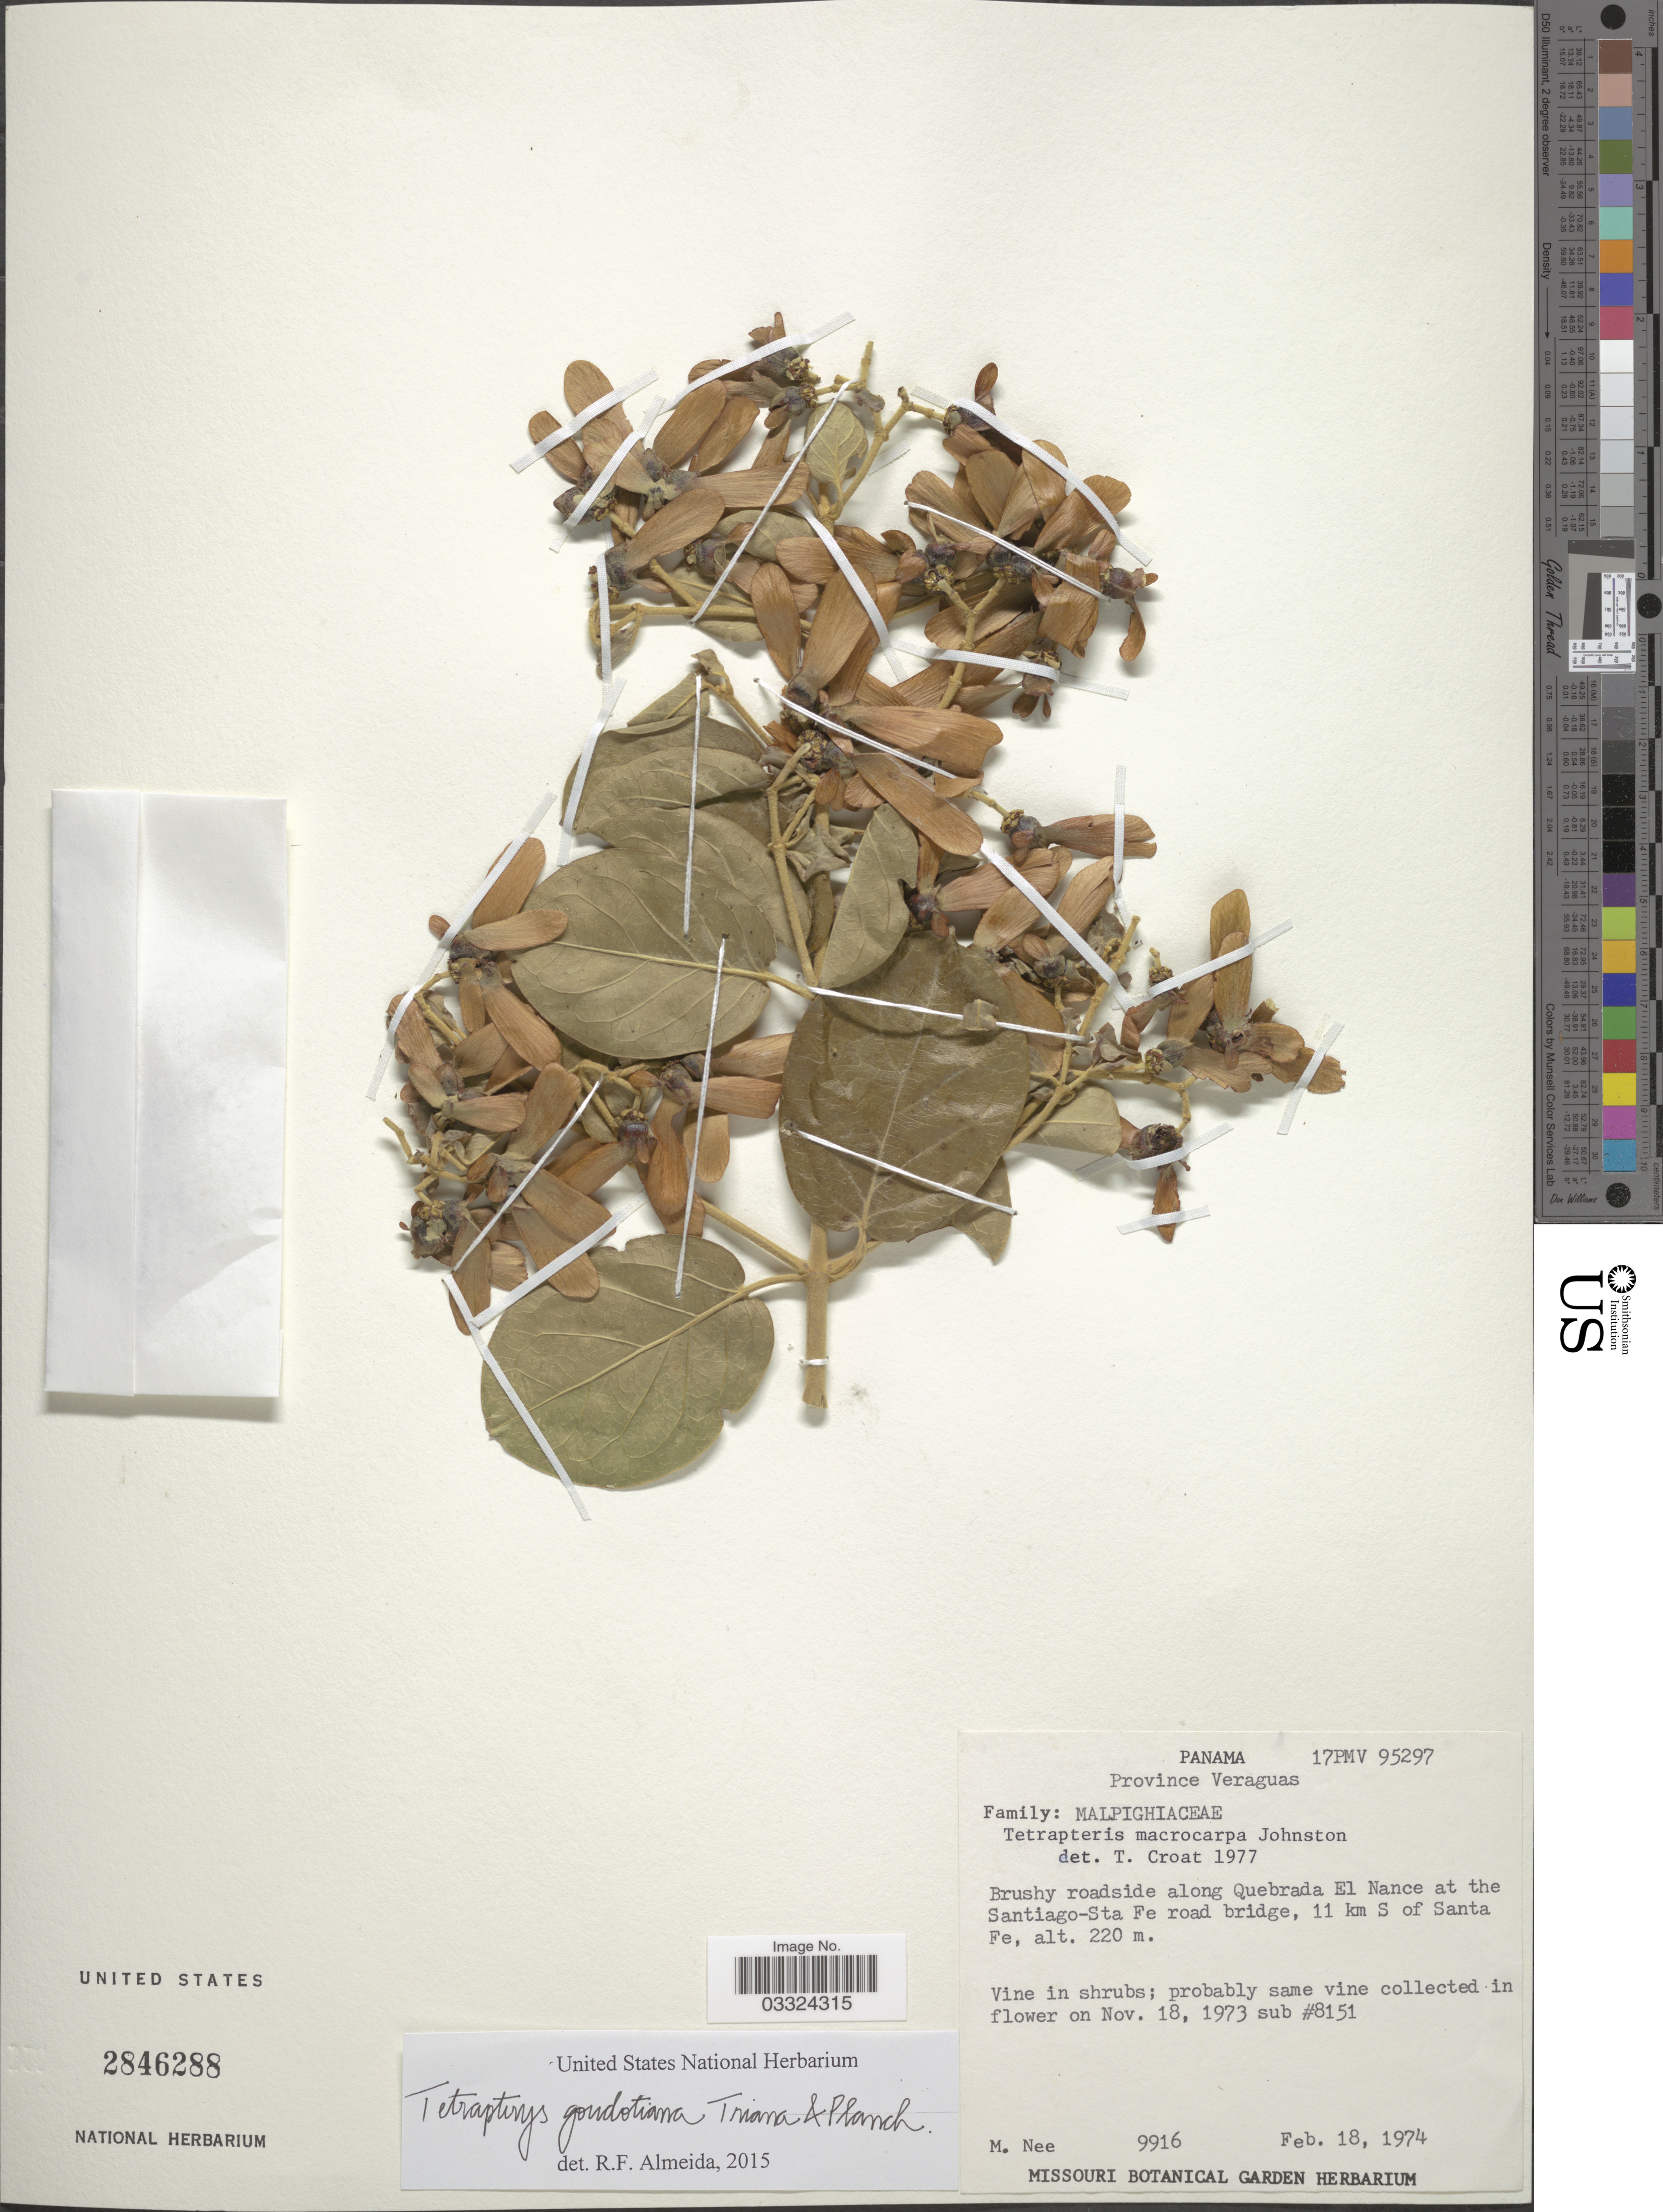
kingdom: Plantae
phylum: Tracheophyta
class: Magnoliopsida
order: Malpighiales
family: Malpighiaceae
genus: Tetrapterys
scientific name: Tetrapterys goudotiana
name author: Triana & Planch.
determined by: De Almeida, R. F., (HUEFS), Universidade Estadual de Feira de Santana (BRAZIL)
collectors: M. Nee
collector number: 9916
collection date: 1974-02-18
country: Panama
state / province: Veraguas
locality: Brushy roadside along Quebrada El Nance at the Santiago-Sta Fe road bridge, 11 km S of Santa Fe.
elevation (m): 220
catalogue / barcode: US 2846288